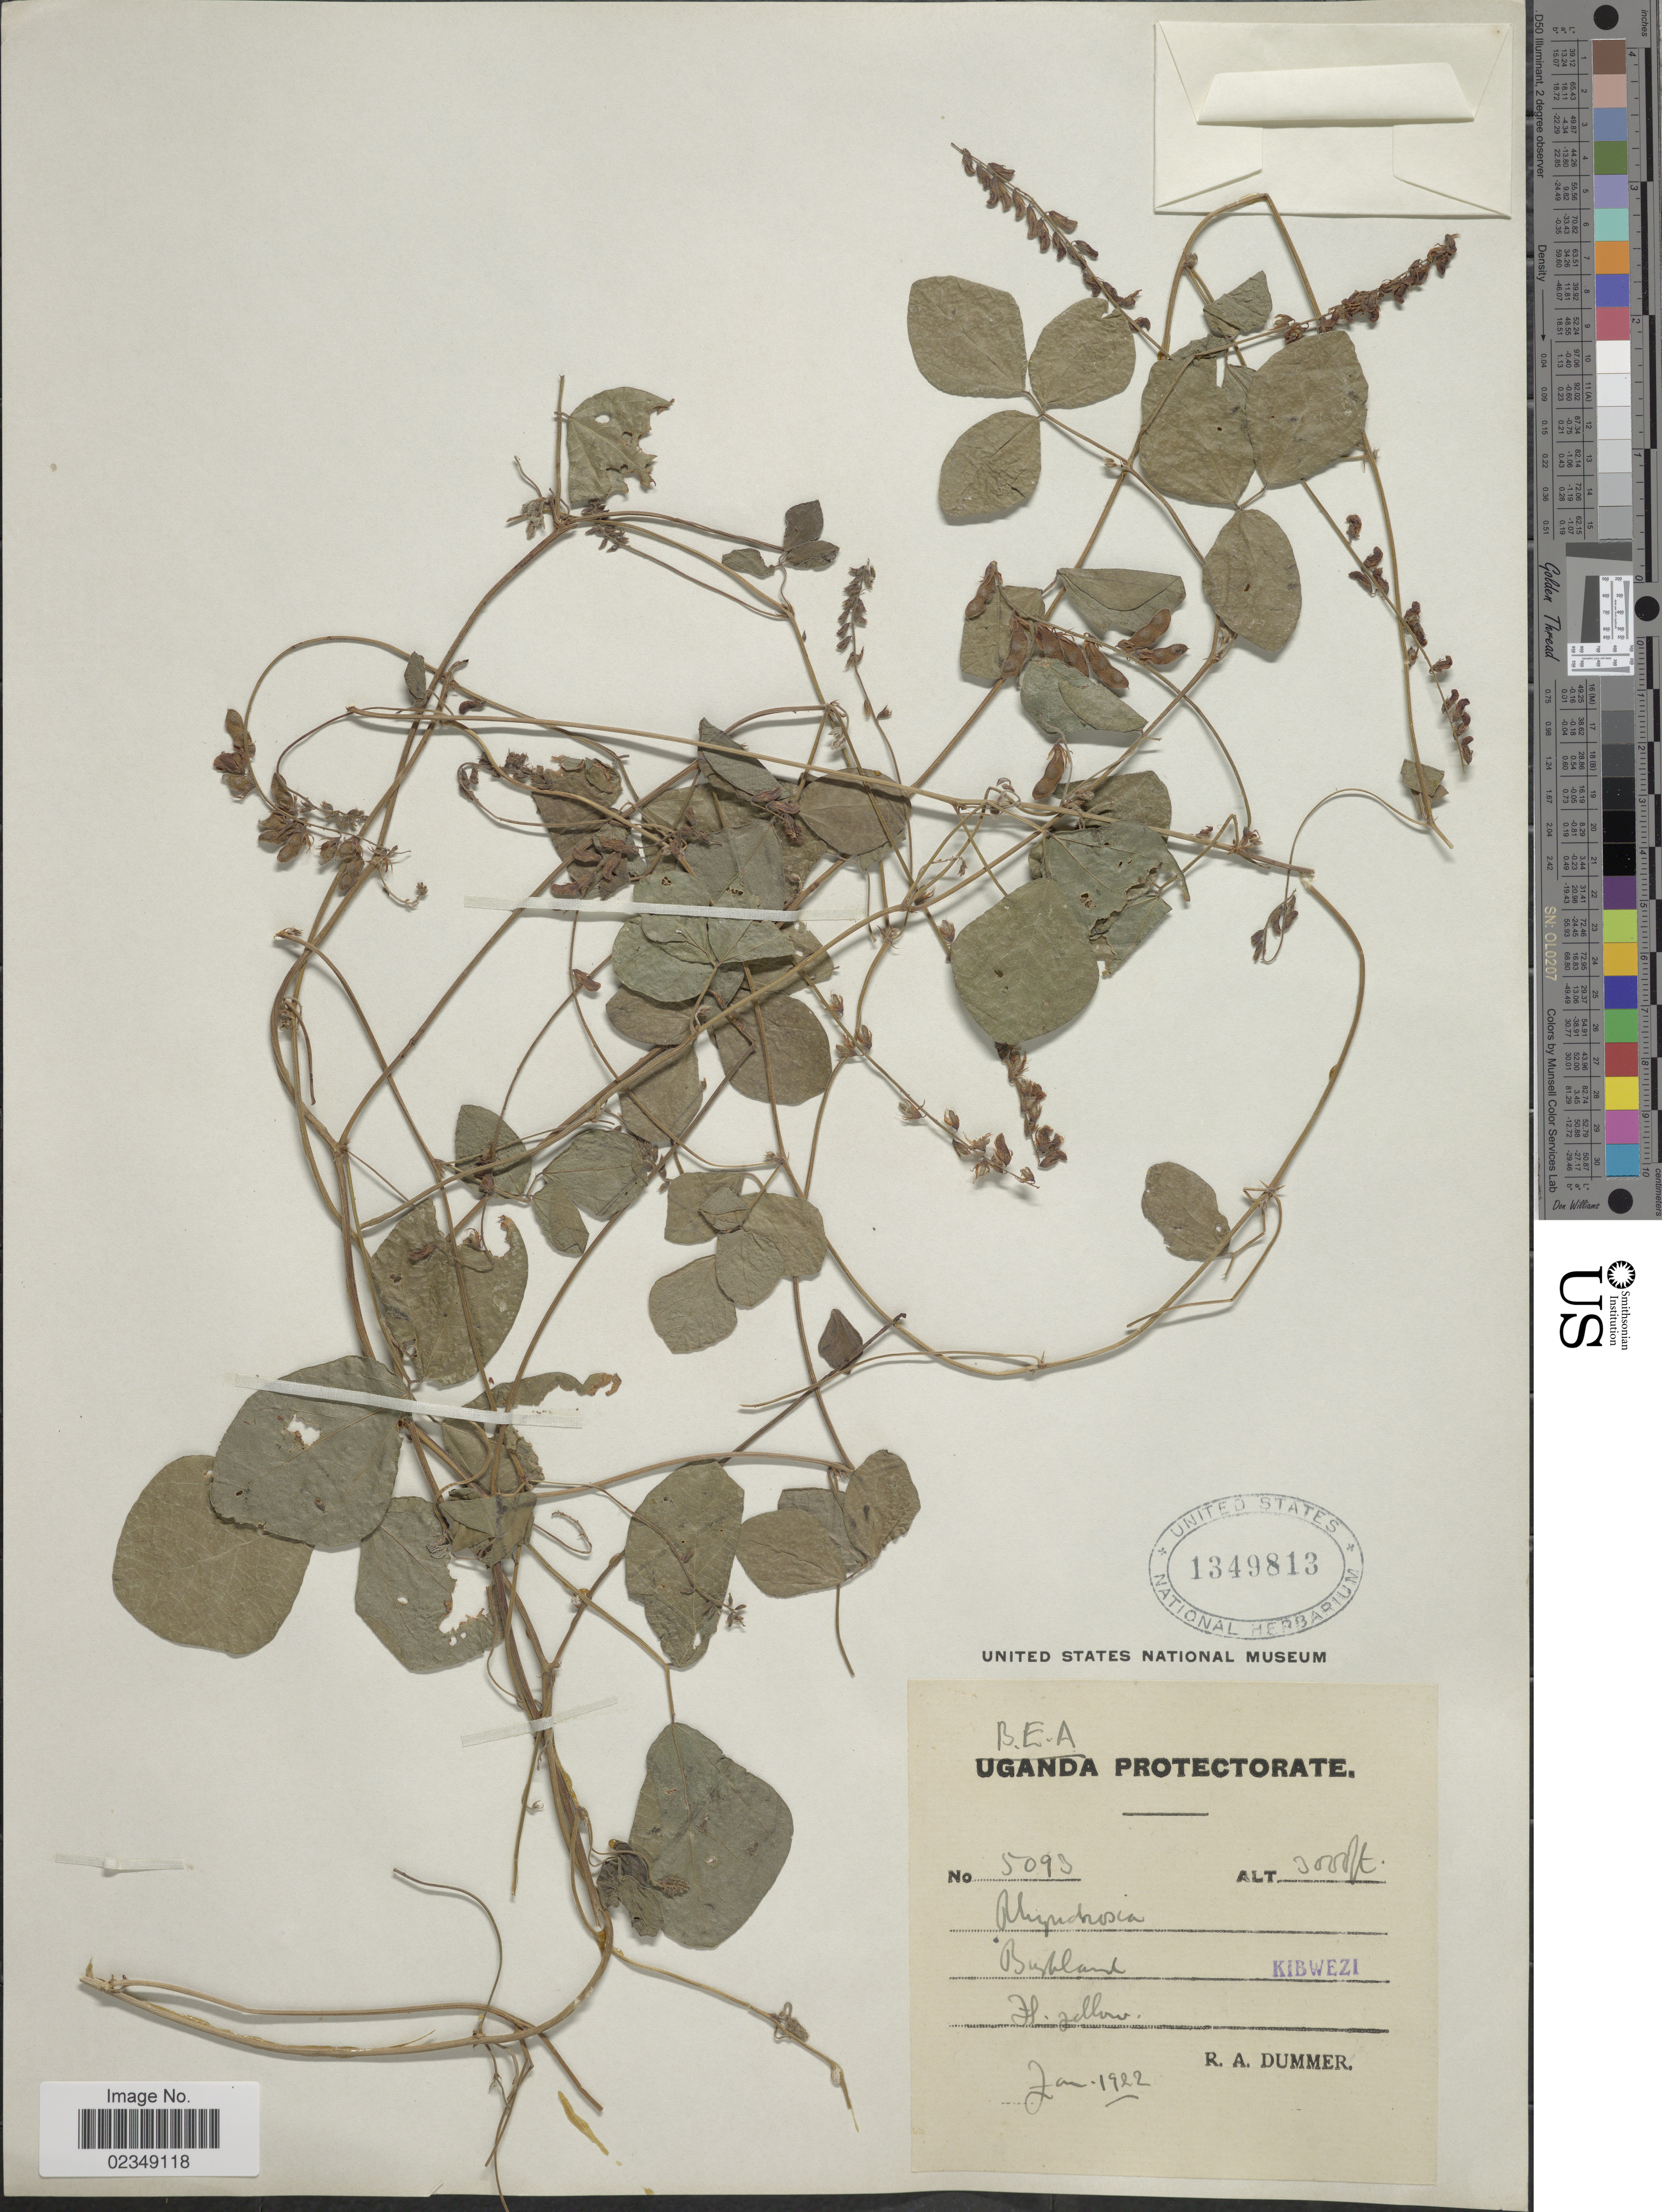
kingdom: Plantae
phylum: Tracheophyta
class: Magnoliopsida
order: Fabales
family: Fabaceae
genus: Rhynchosia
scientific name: Rhynchosia sp.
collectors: R. Dümmer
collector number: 5093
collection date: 1922-01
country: Kenya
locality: B.E.A., Bushland Kibwezi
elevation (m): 914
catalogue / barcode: US 1349813